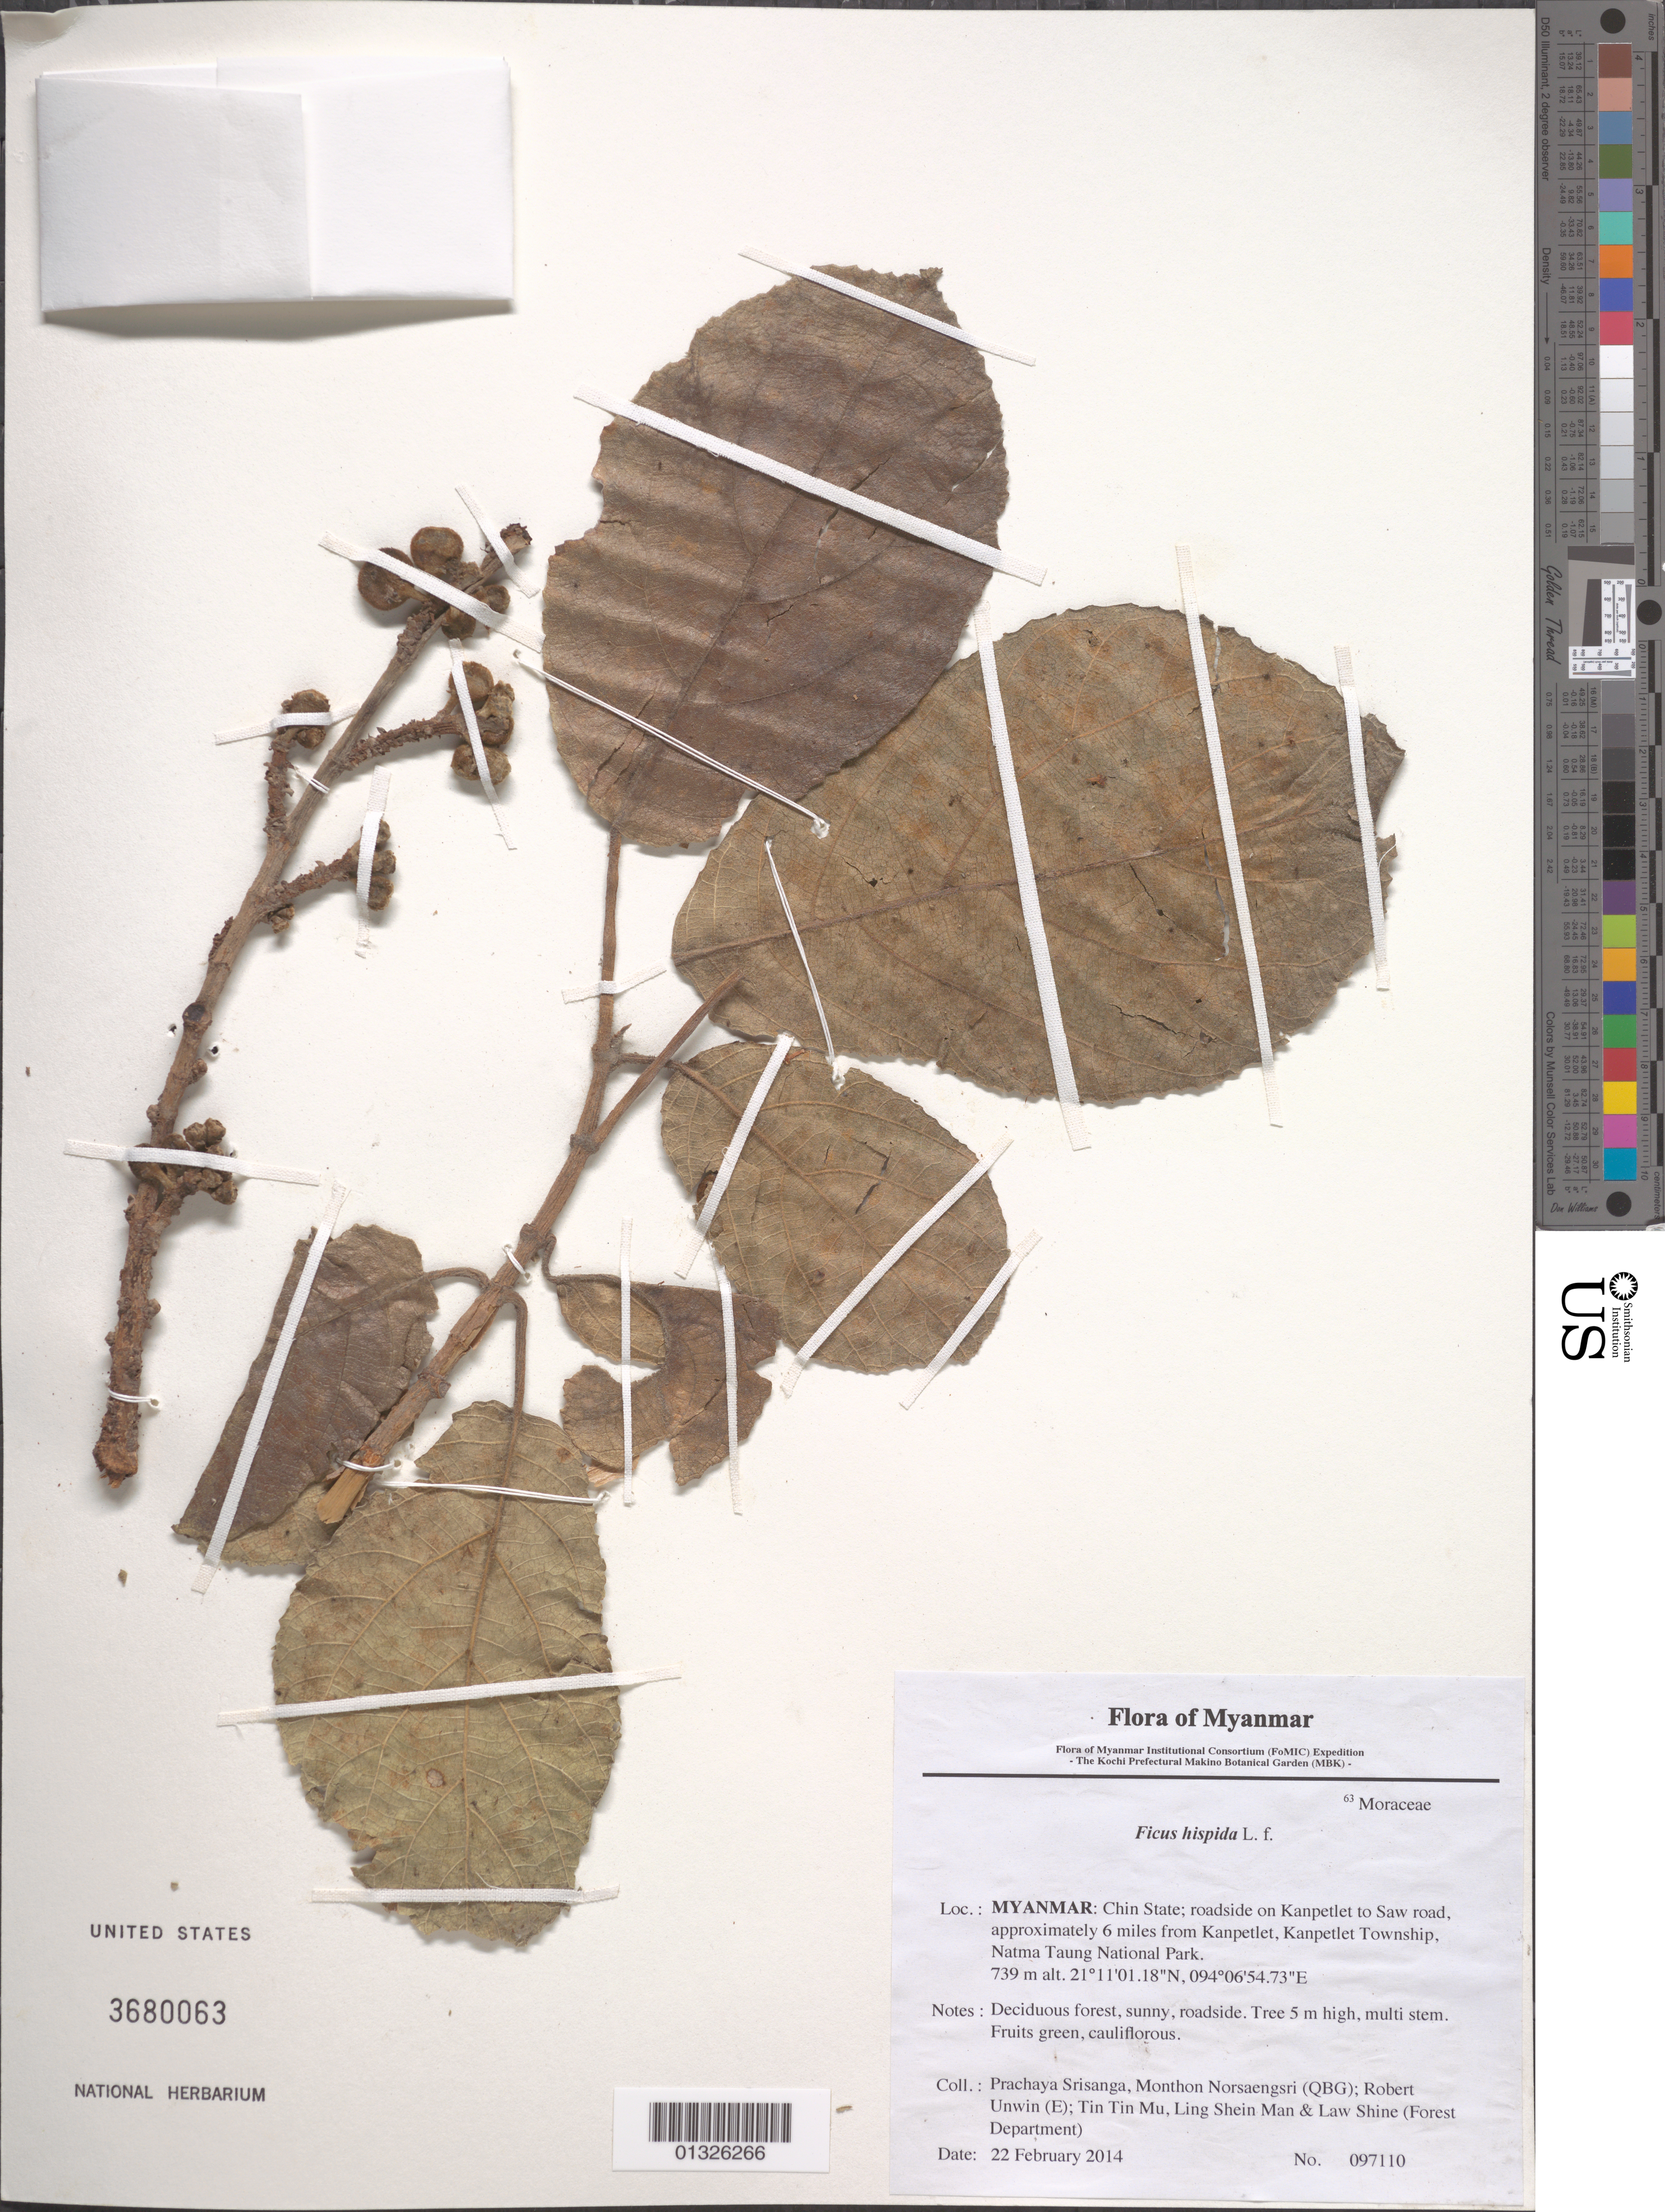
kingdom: Plantae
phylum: Tracheophyta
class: Magnoliopsida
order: Rosales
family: Moraceae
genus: Ficus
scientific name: Ficus hispida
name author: L. f.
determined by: Tagane, S.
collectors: P. Srisanga, M. Norsaengsri, R. Unwin, Tin Tin Mu, Ling Shein Man & L. Shine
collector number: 97110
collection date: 2014-02-22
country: Myanmar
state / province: Chin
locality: Roadside on Kanpetlet to Saw road, approximately 6 miles from Kanpetlet, Kanpetlet Township, Natma Taung National Park.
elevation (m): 739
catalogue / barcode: US 3680063